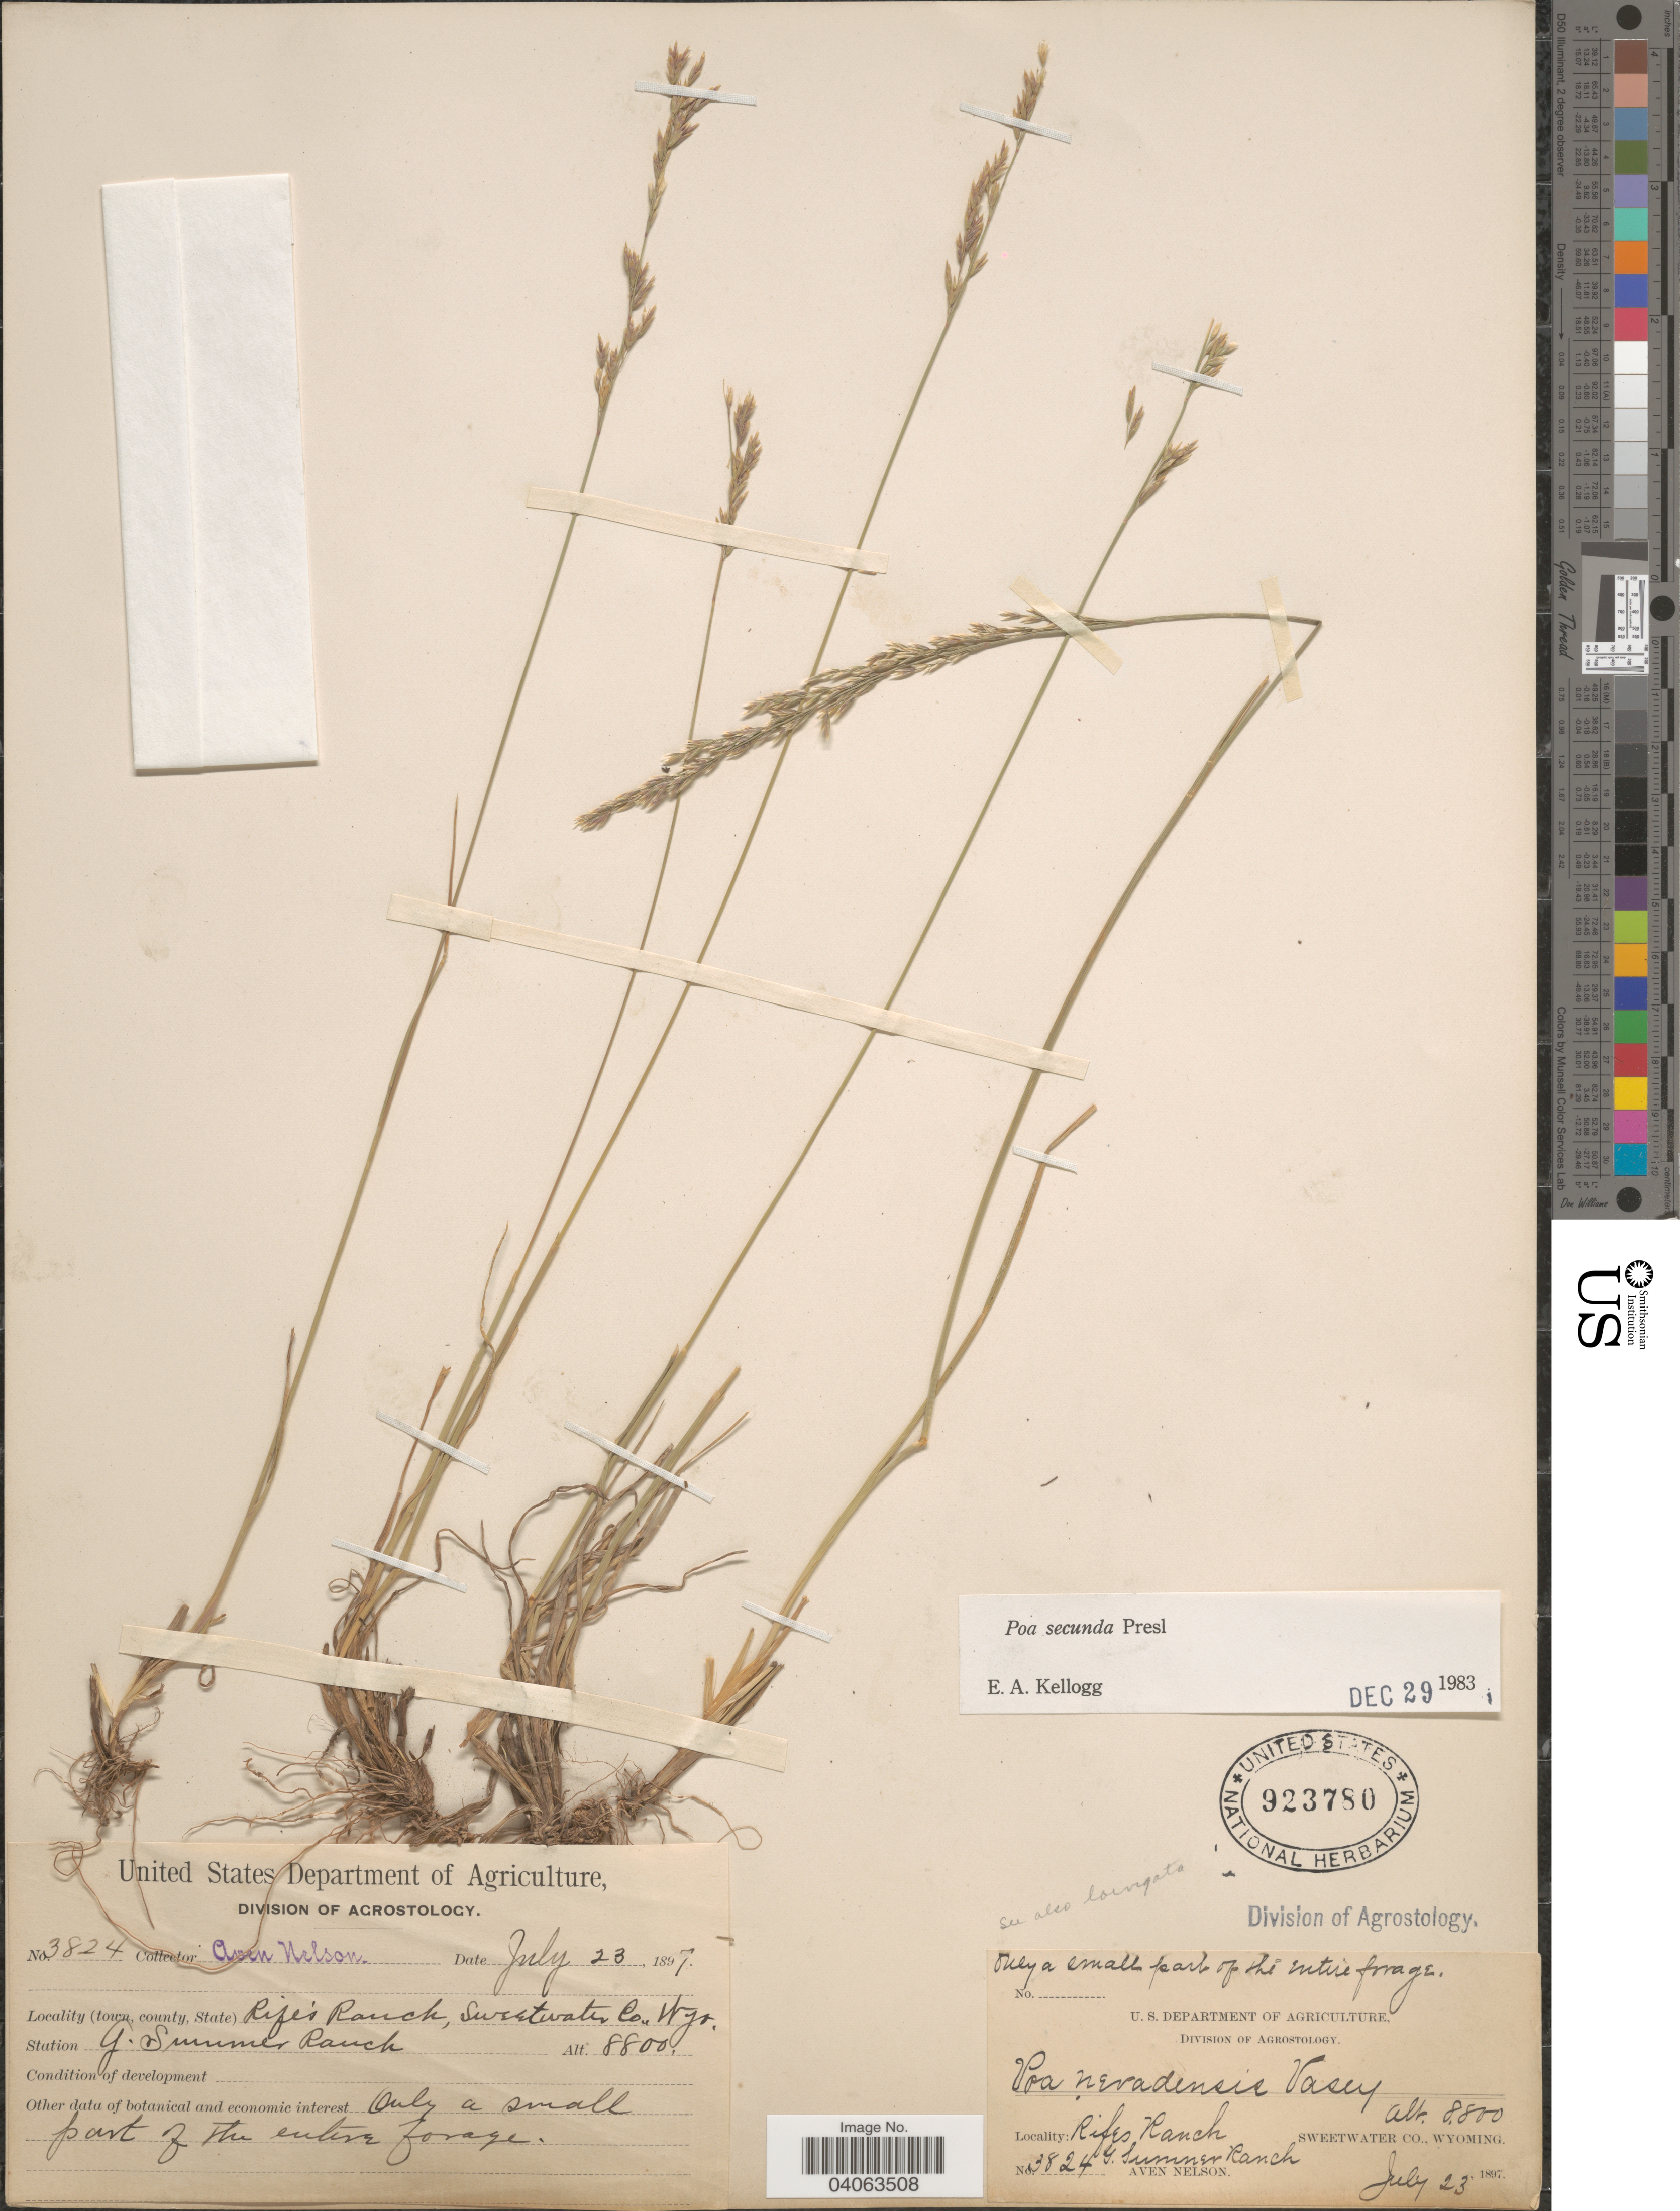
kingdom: Plantae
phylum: Tracheophyta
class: Liliopsida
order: Poales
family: Poaceae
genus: Poa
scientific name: Poa secunda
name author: J. Presl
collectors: A. Nelson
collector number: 3824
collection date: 1897-07-23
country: United States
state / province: Wyoming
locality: Rife's Ranch, Sweetwater Co. Station G. Summer Ranch.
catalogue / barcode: US 923780